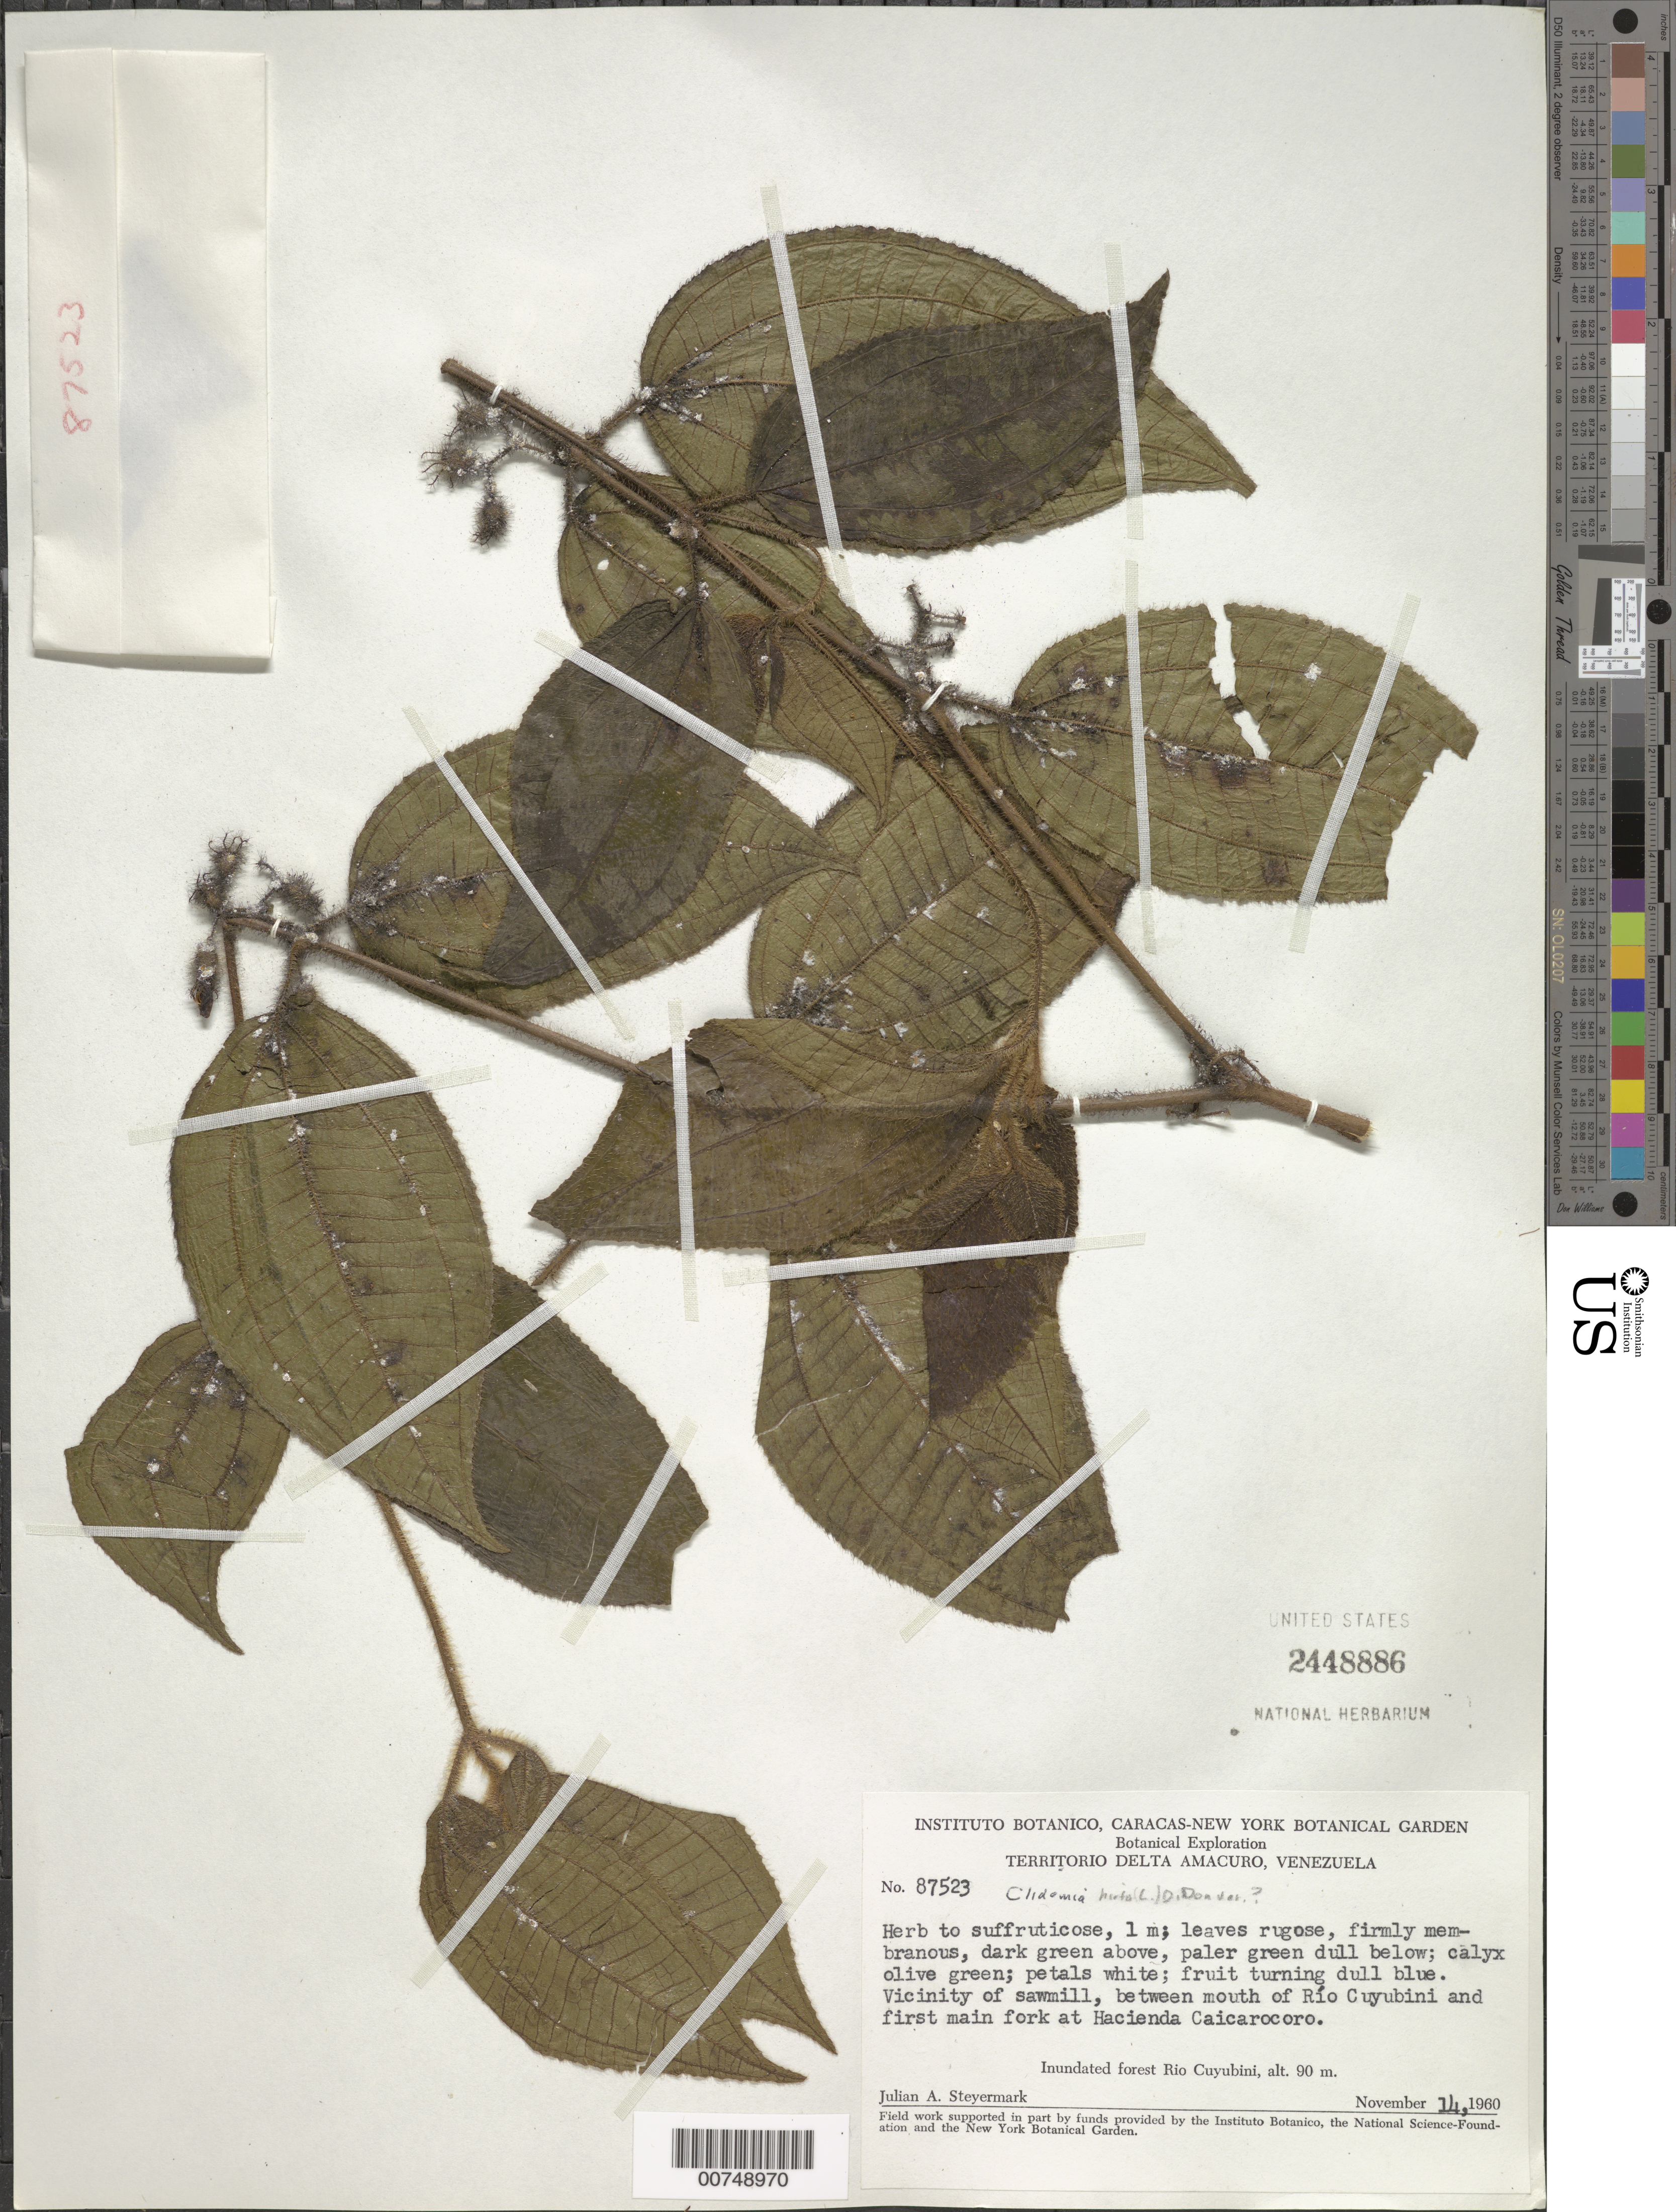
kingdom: Plantae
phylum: Tracheophyta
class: Magnoliopsida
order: Myrtales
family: Melastomataceae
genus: Clidemia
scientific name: Clidemia hirta var. hirta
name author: (L.) D. Don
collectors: J. Steyermark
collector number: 87523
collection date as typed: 14-Nov-60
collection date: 1960-11-14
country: Venezuela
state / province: Delta Amacuro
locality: Río Cuyubini, vic of sawmill, between mouth of Río Cuyubini and first main fork at Hacienda Caicarocoro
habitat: Inundated forest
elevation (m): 90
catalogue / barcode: US 2448886